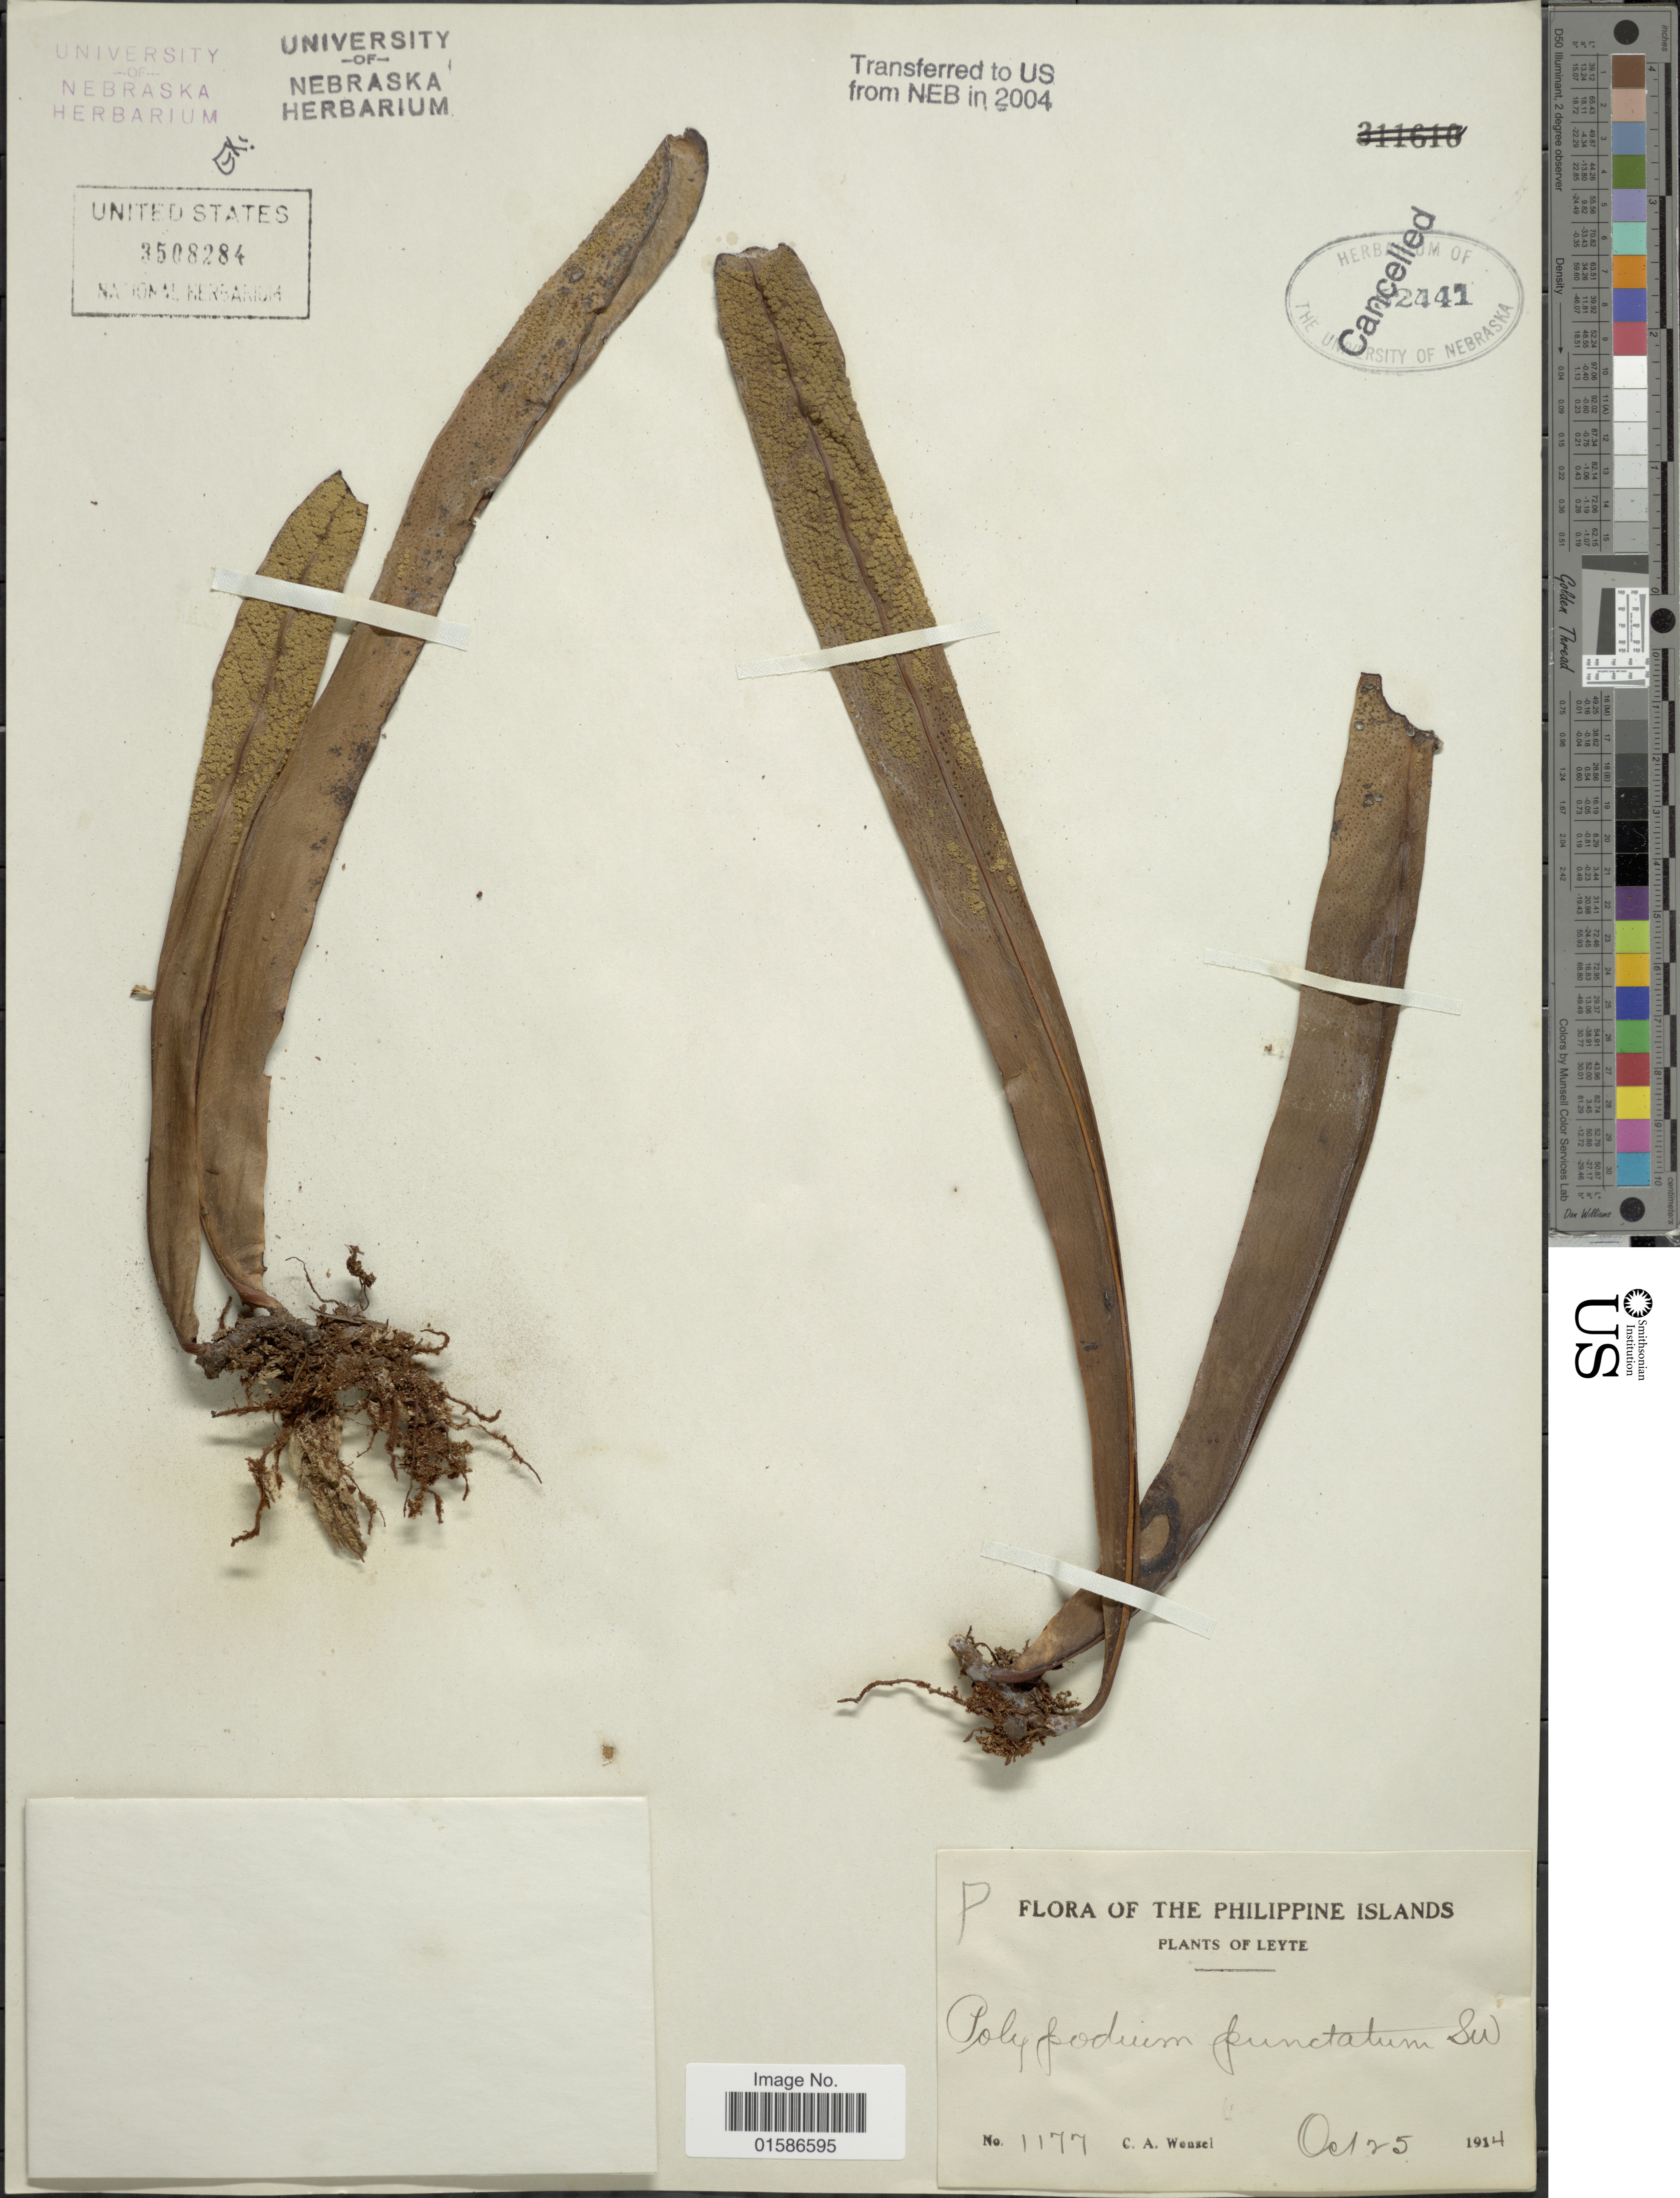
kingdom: Plantae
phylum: Tracheophyta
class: Polypodiopsida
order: Polypodiales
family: Polypodiaceae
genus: Microsorum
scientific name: Microsorum punctatum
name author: (L.) Copel.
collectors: C. Wenzel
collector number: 1177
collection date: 1914-10-25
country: Philippines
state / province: Eastern Visayas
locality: The Philippine Islands, Leyte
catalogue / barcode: US 3508284